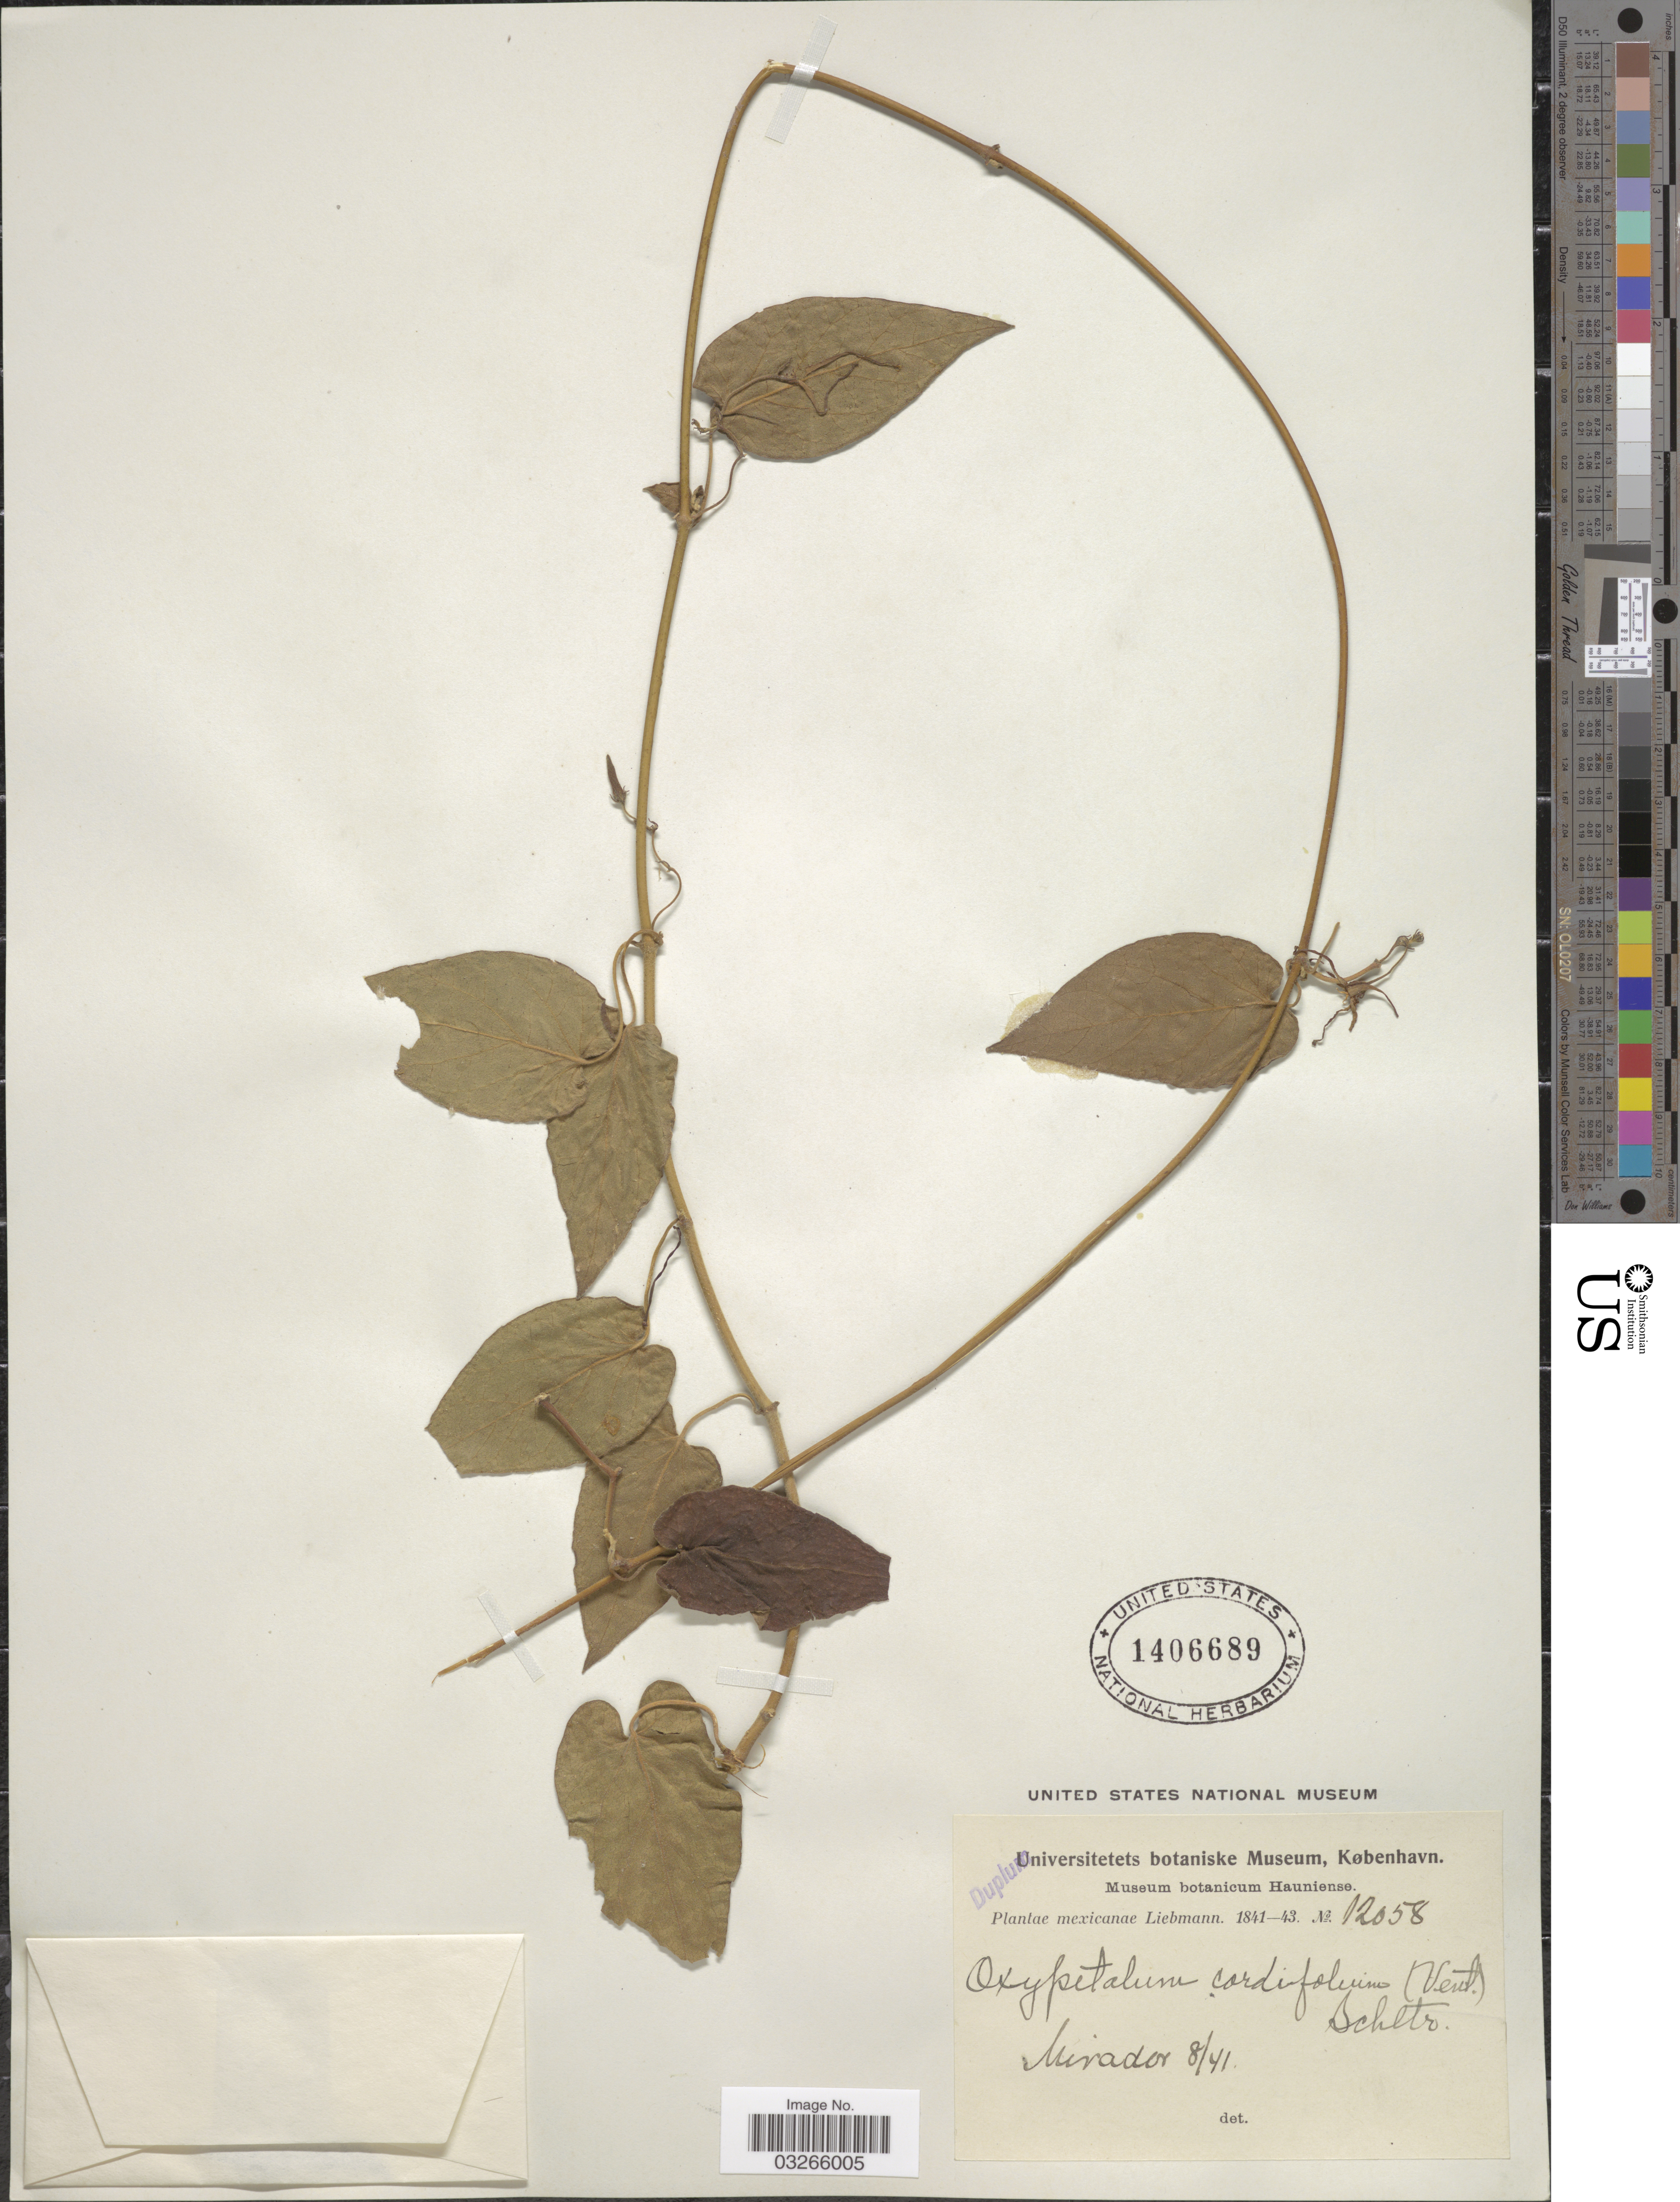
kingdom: Plantae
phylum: Tracheophyta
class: Magnoliopsida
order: Gentianales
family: Apocynaceae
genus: Oxypetalum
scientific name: Oxypetalum cordifolium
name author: (Vent.) Schltr.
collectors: Liebmann, --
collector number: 12058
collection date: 1841-08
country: Mexico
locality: Mirador.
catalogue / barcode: US 1406689